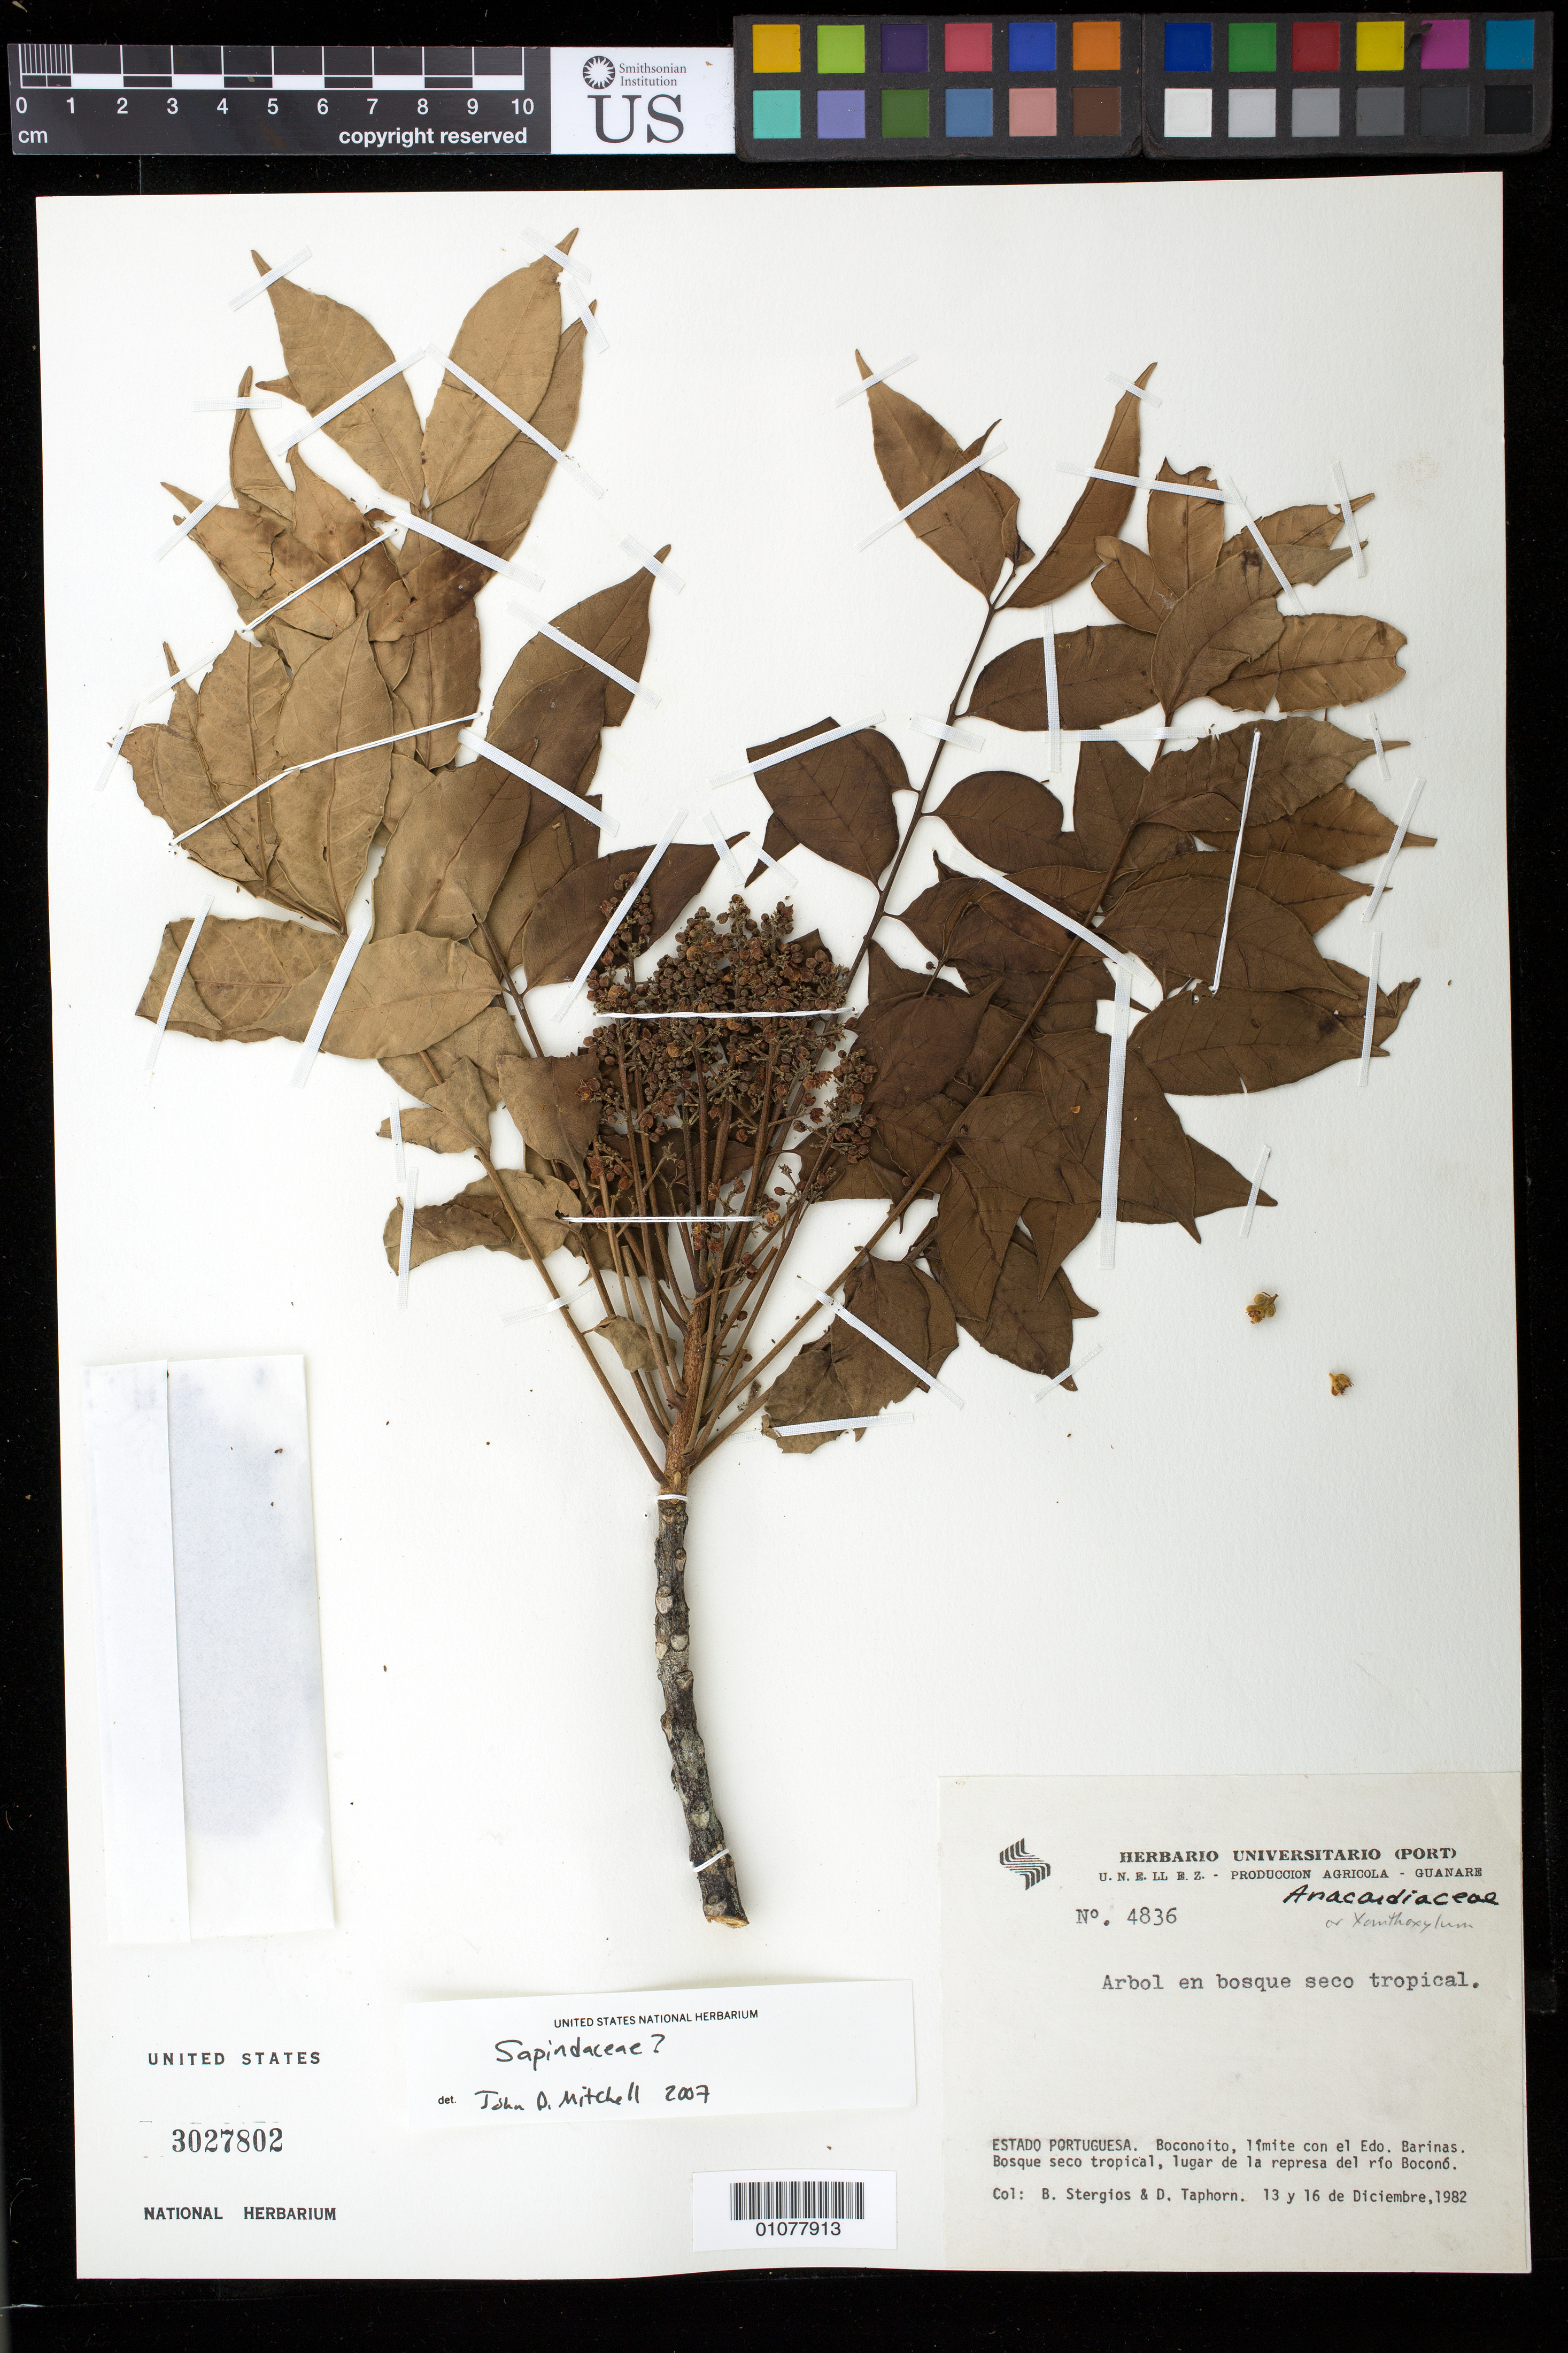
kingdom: Plantae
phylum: Tracheophyta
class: Magnoliopsida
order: Sapindales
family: Sapindaceae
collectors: B. G. Stergios & D. Taphorn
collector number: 4836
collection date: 1982-12-13/1982-12-16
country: Venezuela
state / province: Portuguesa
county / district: San Genaro de Boconoito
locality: Boconoito, límite con el Edo. Barinas, lugar de la represa del río Boconó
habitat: Bosque seco tropical.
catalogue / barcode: US 3027802